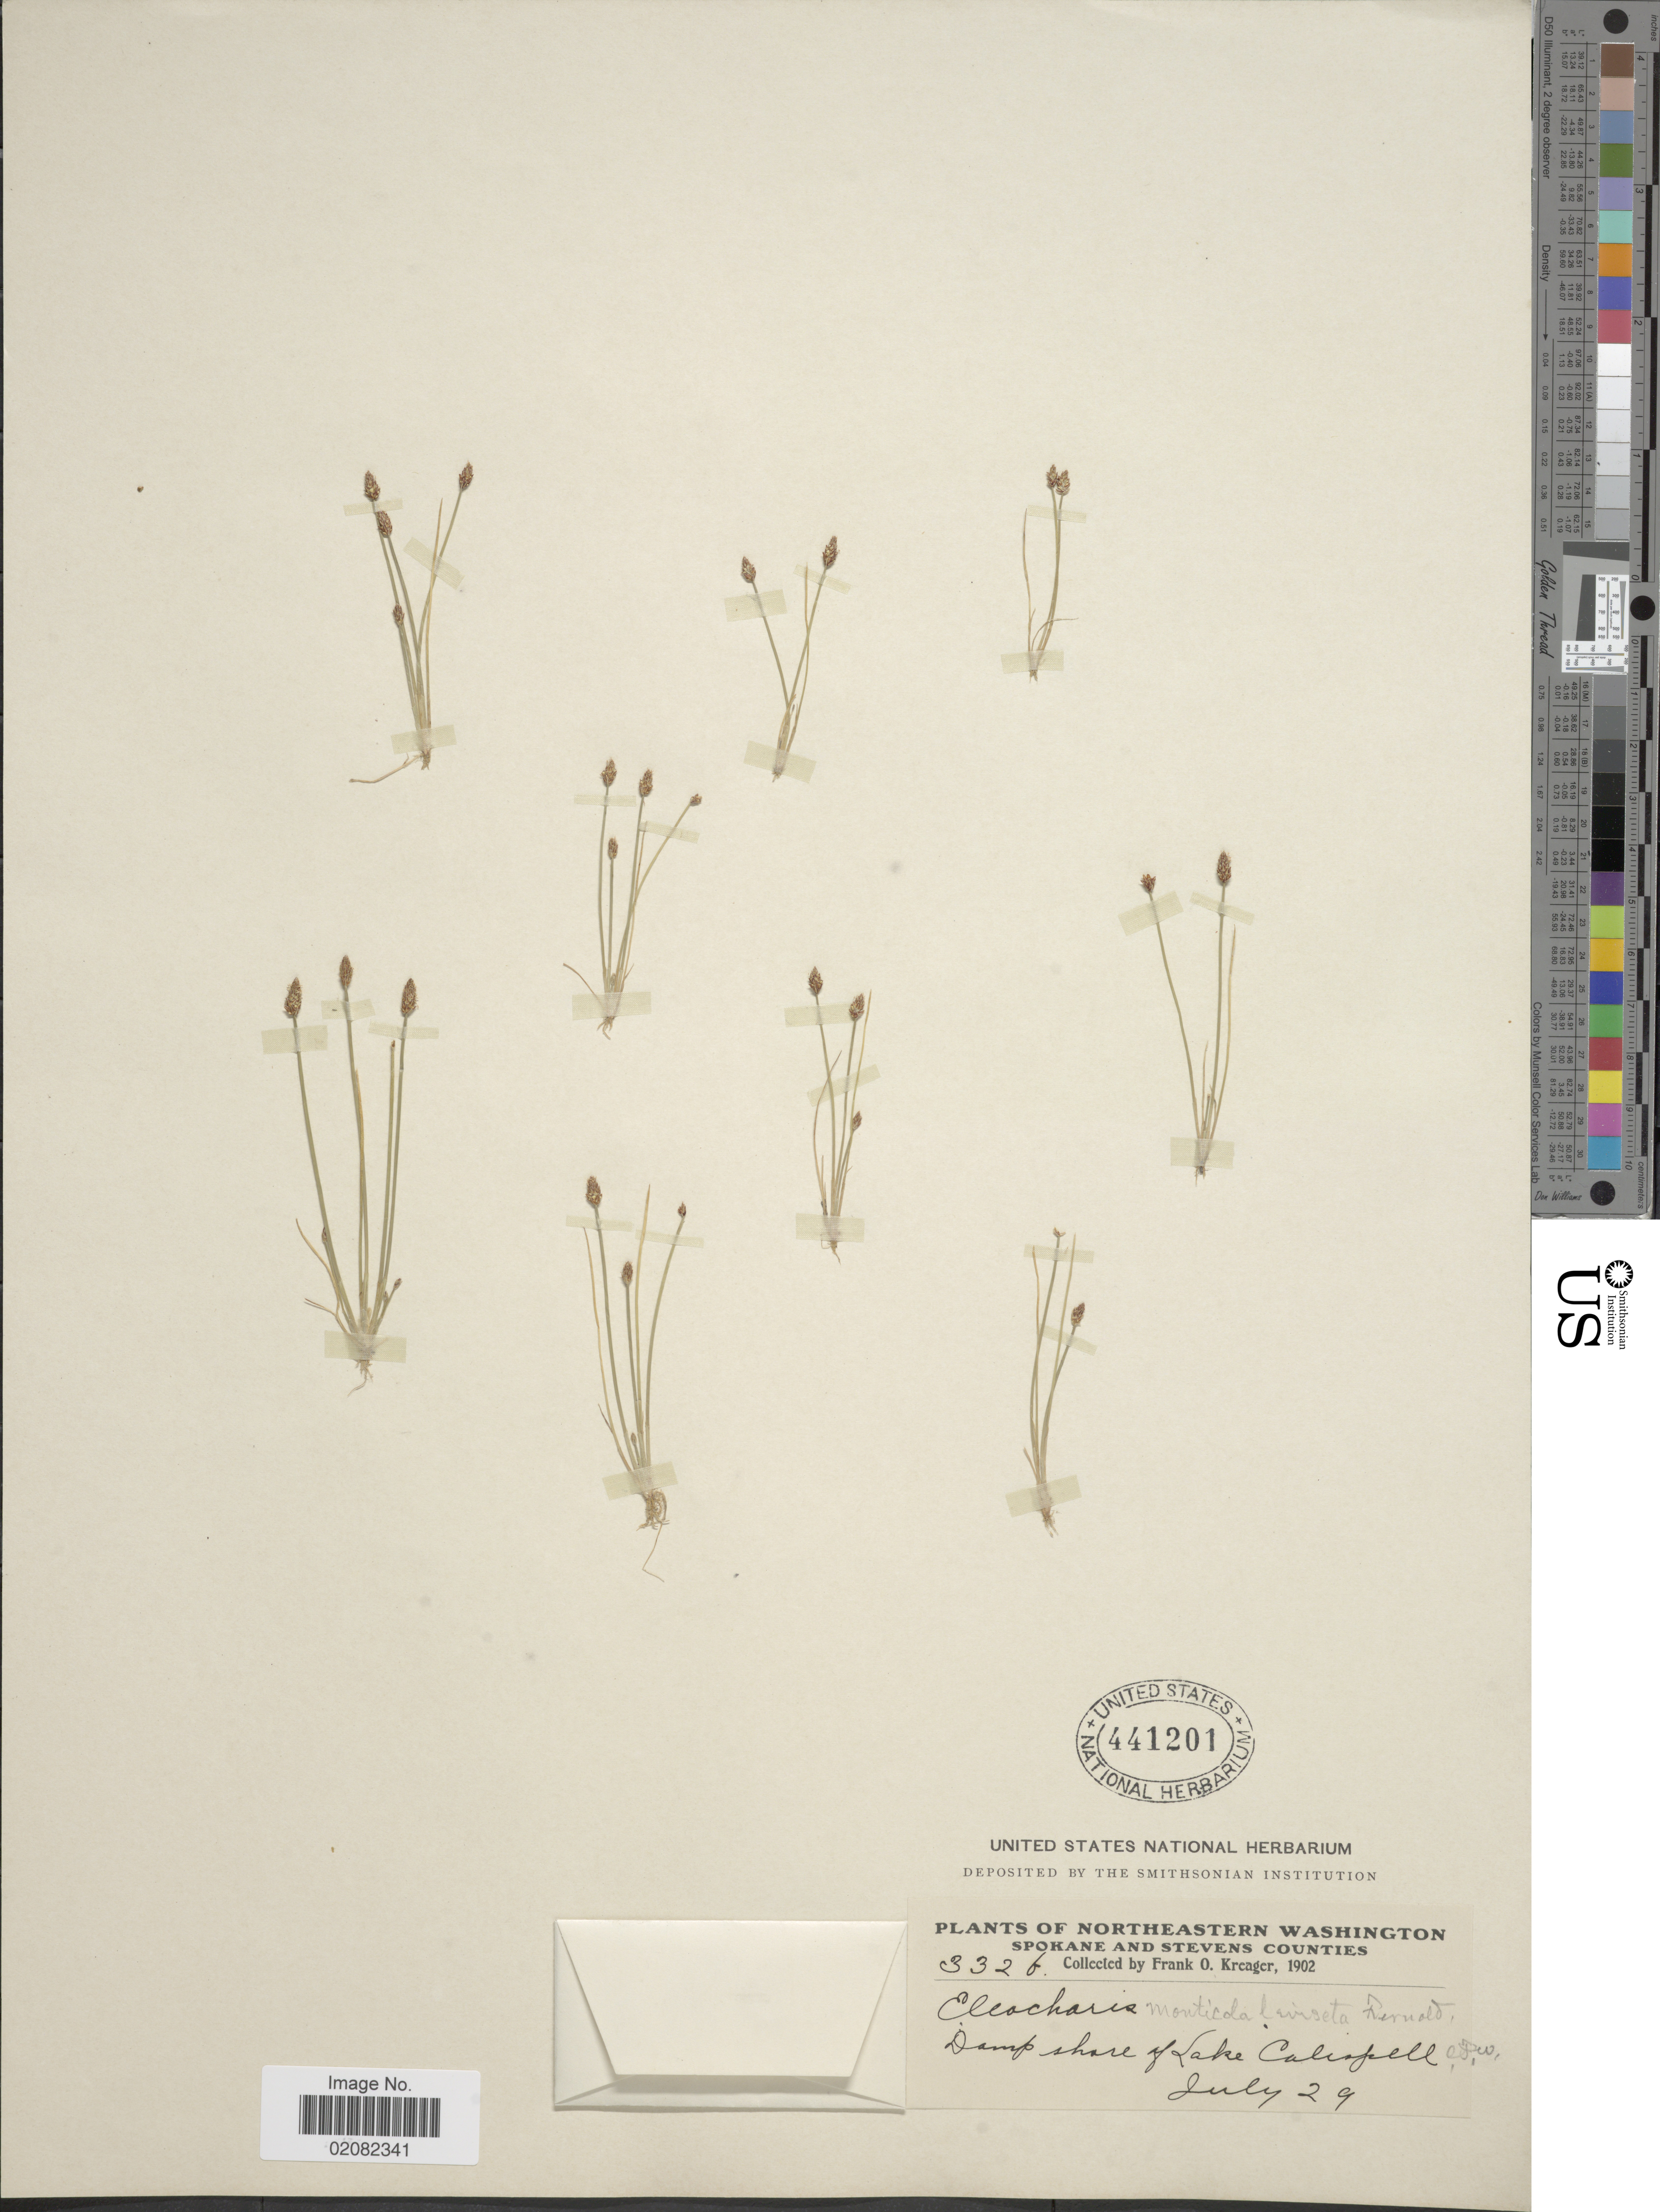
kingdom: Plantae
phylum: Tracheophyta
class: Liliopsida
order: Poales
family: Cyperaceae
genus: Eleocharis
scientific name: Eleocharis engelmannii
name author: Steud.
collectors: F. Kreager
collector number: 332f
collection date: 1902-07-29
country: United States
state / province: Washington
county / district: Spokane / Stevens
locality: Northeastern Washington, Spokane and Stevens Counties, Damp Shore of Lake Calisfell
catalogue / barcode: US 441201